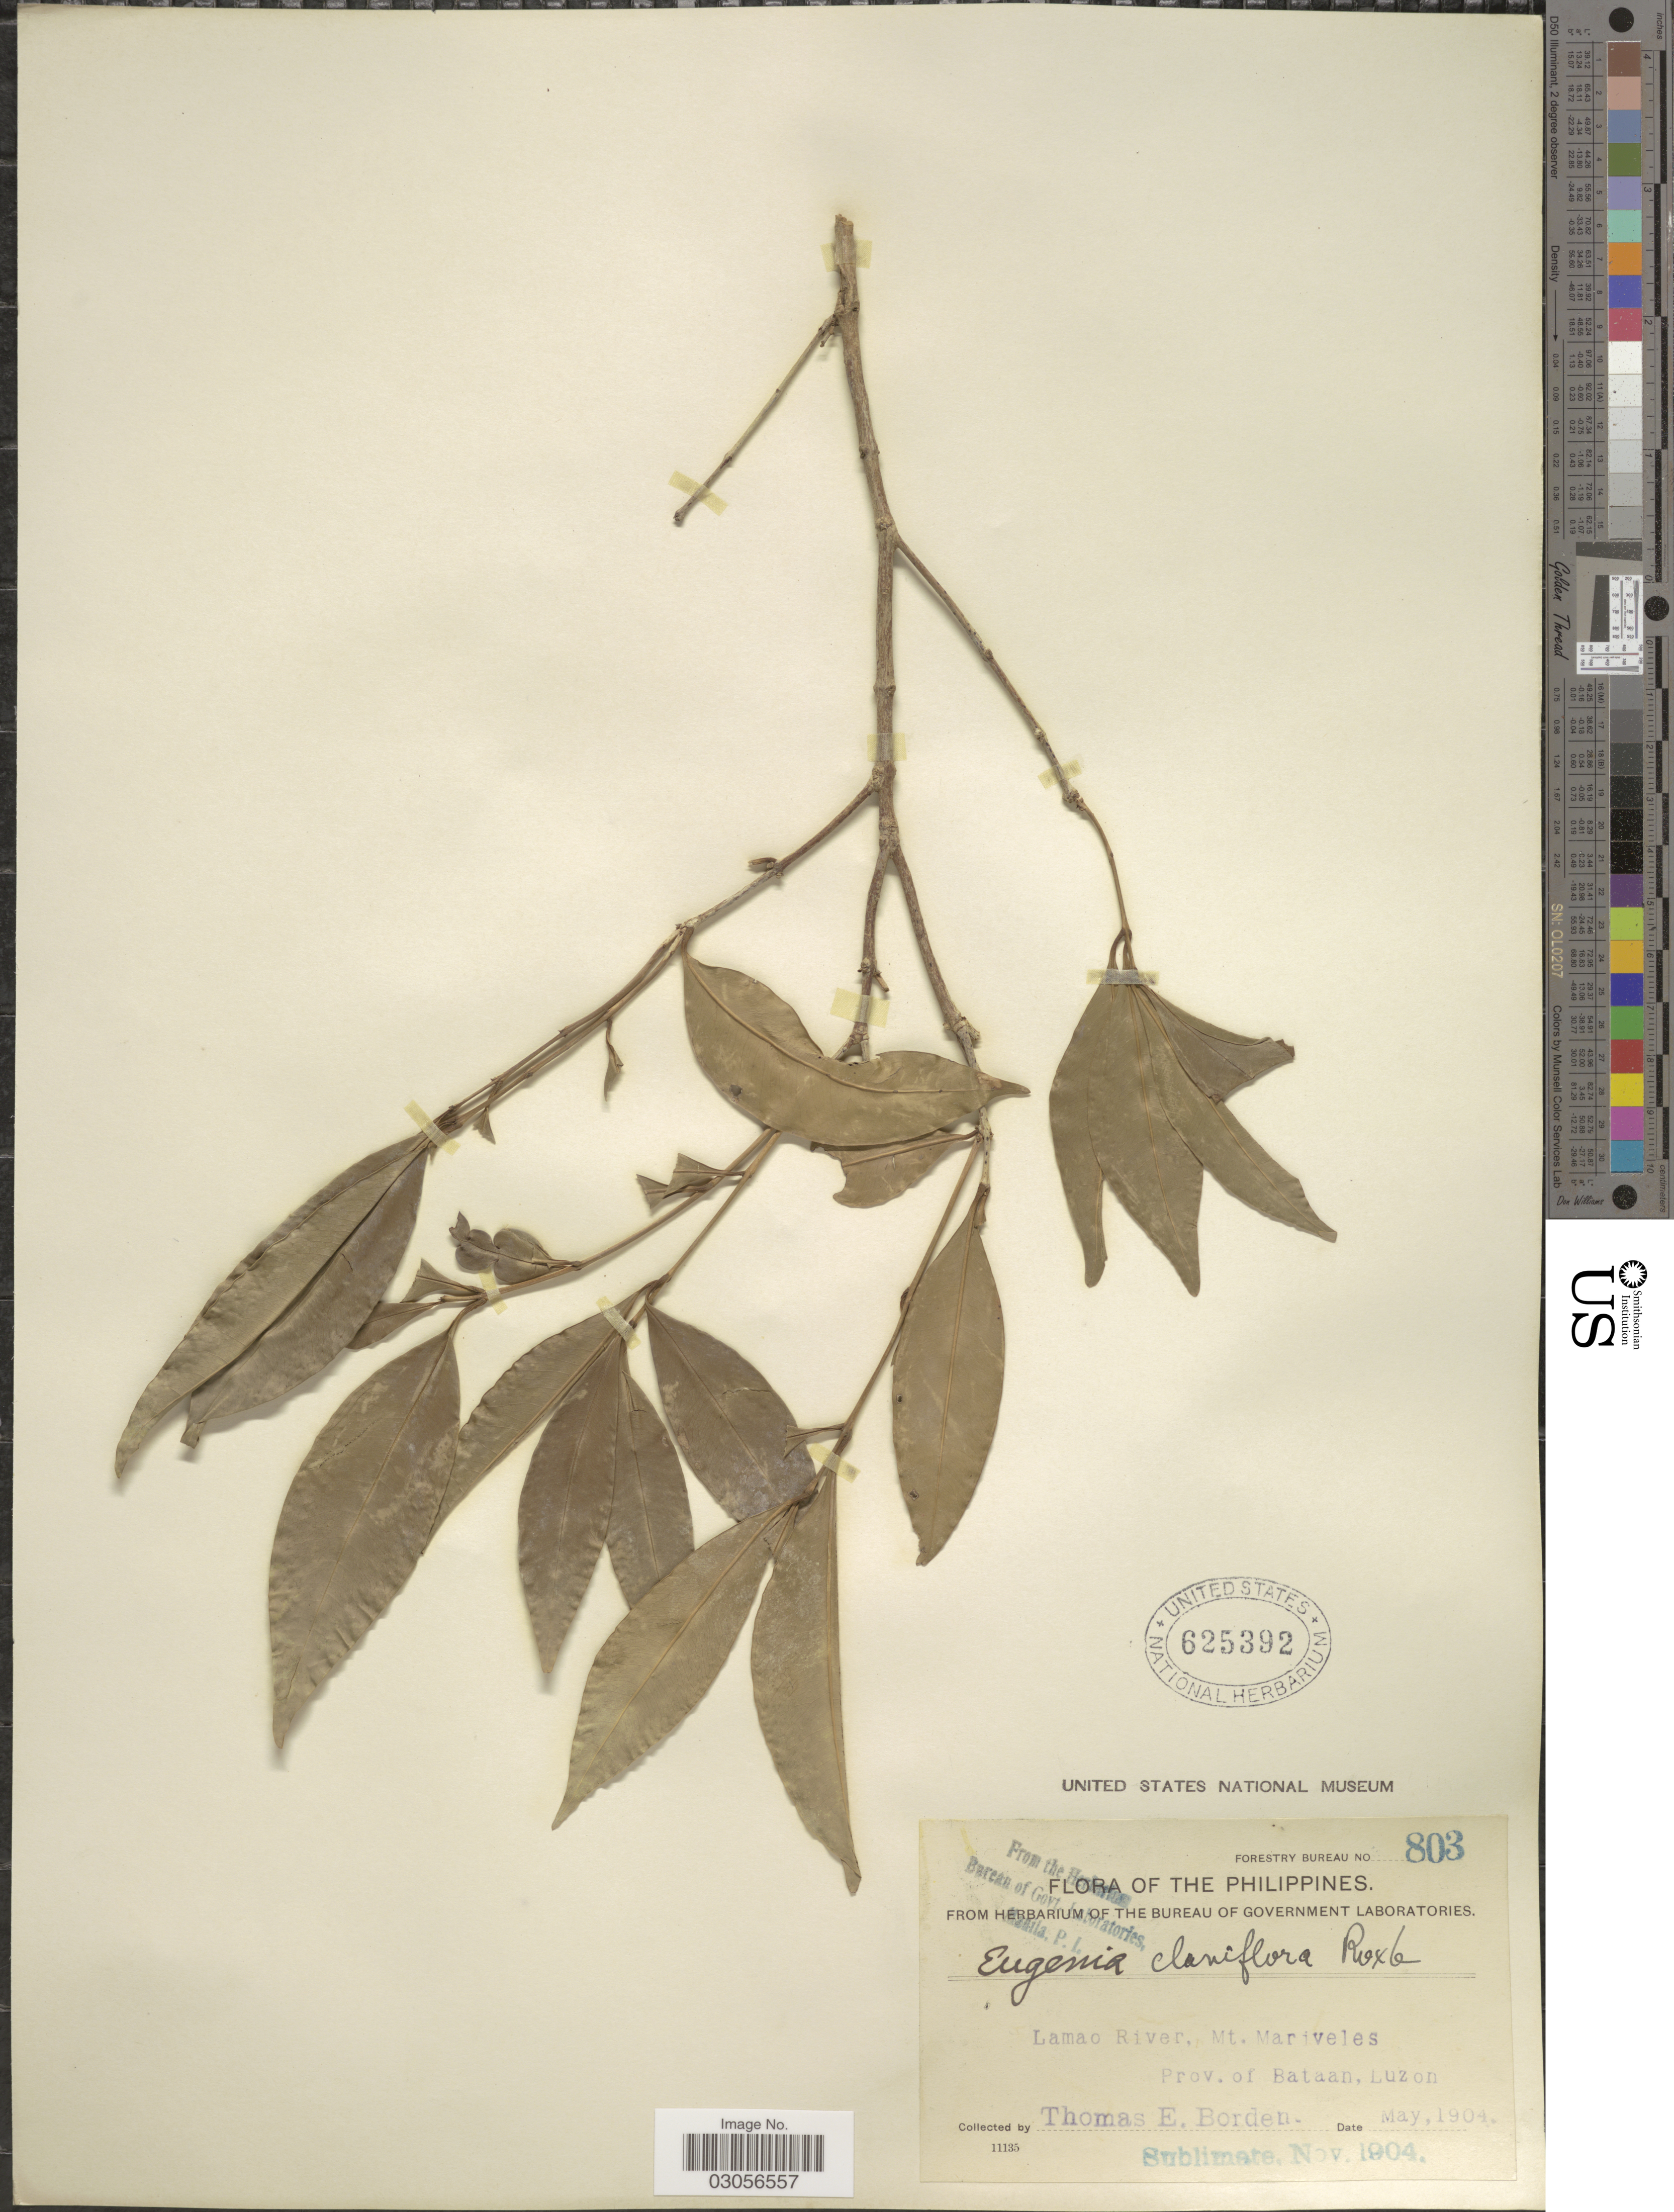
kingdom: Plantae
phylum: Tracheophyta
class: Magnoliopsida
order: Myrtales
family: Myrtaceae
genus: Syzygium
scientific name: Syzygium claviflorum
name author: (Roxb.) Wall. ex Steud.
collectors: T. E. Borden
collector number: Forestry Bureau 803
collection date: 1904-05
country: Philippines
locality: Lamao River, Mt. Mariveles, Prov. of Bataan, Luzon.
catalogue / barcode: US 625392